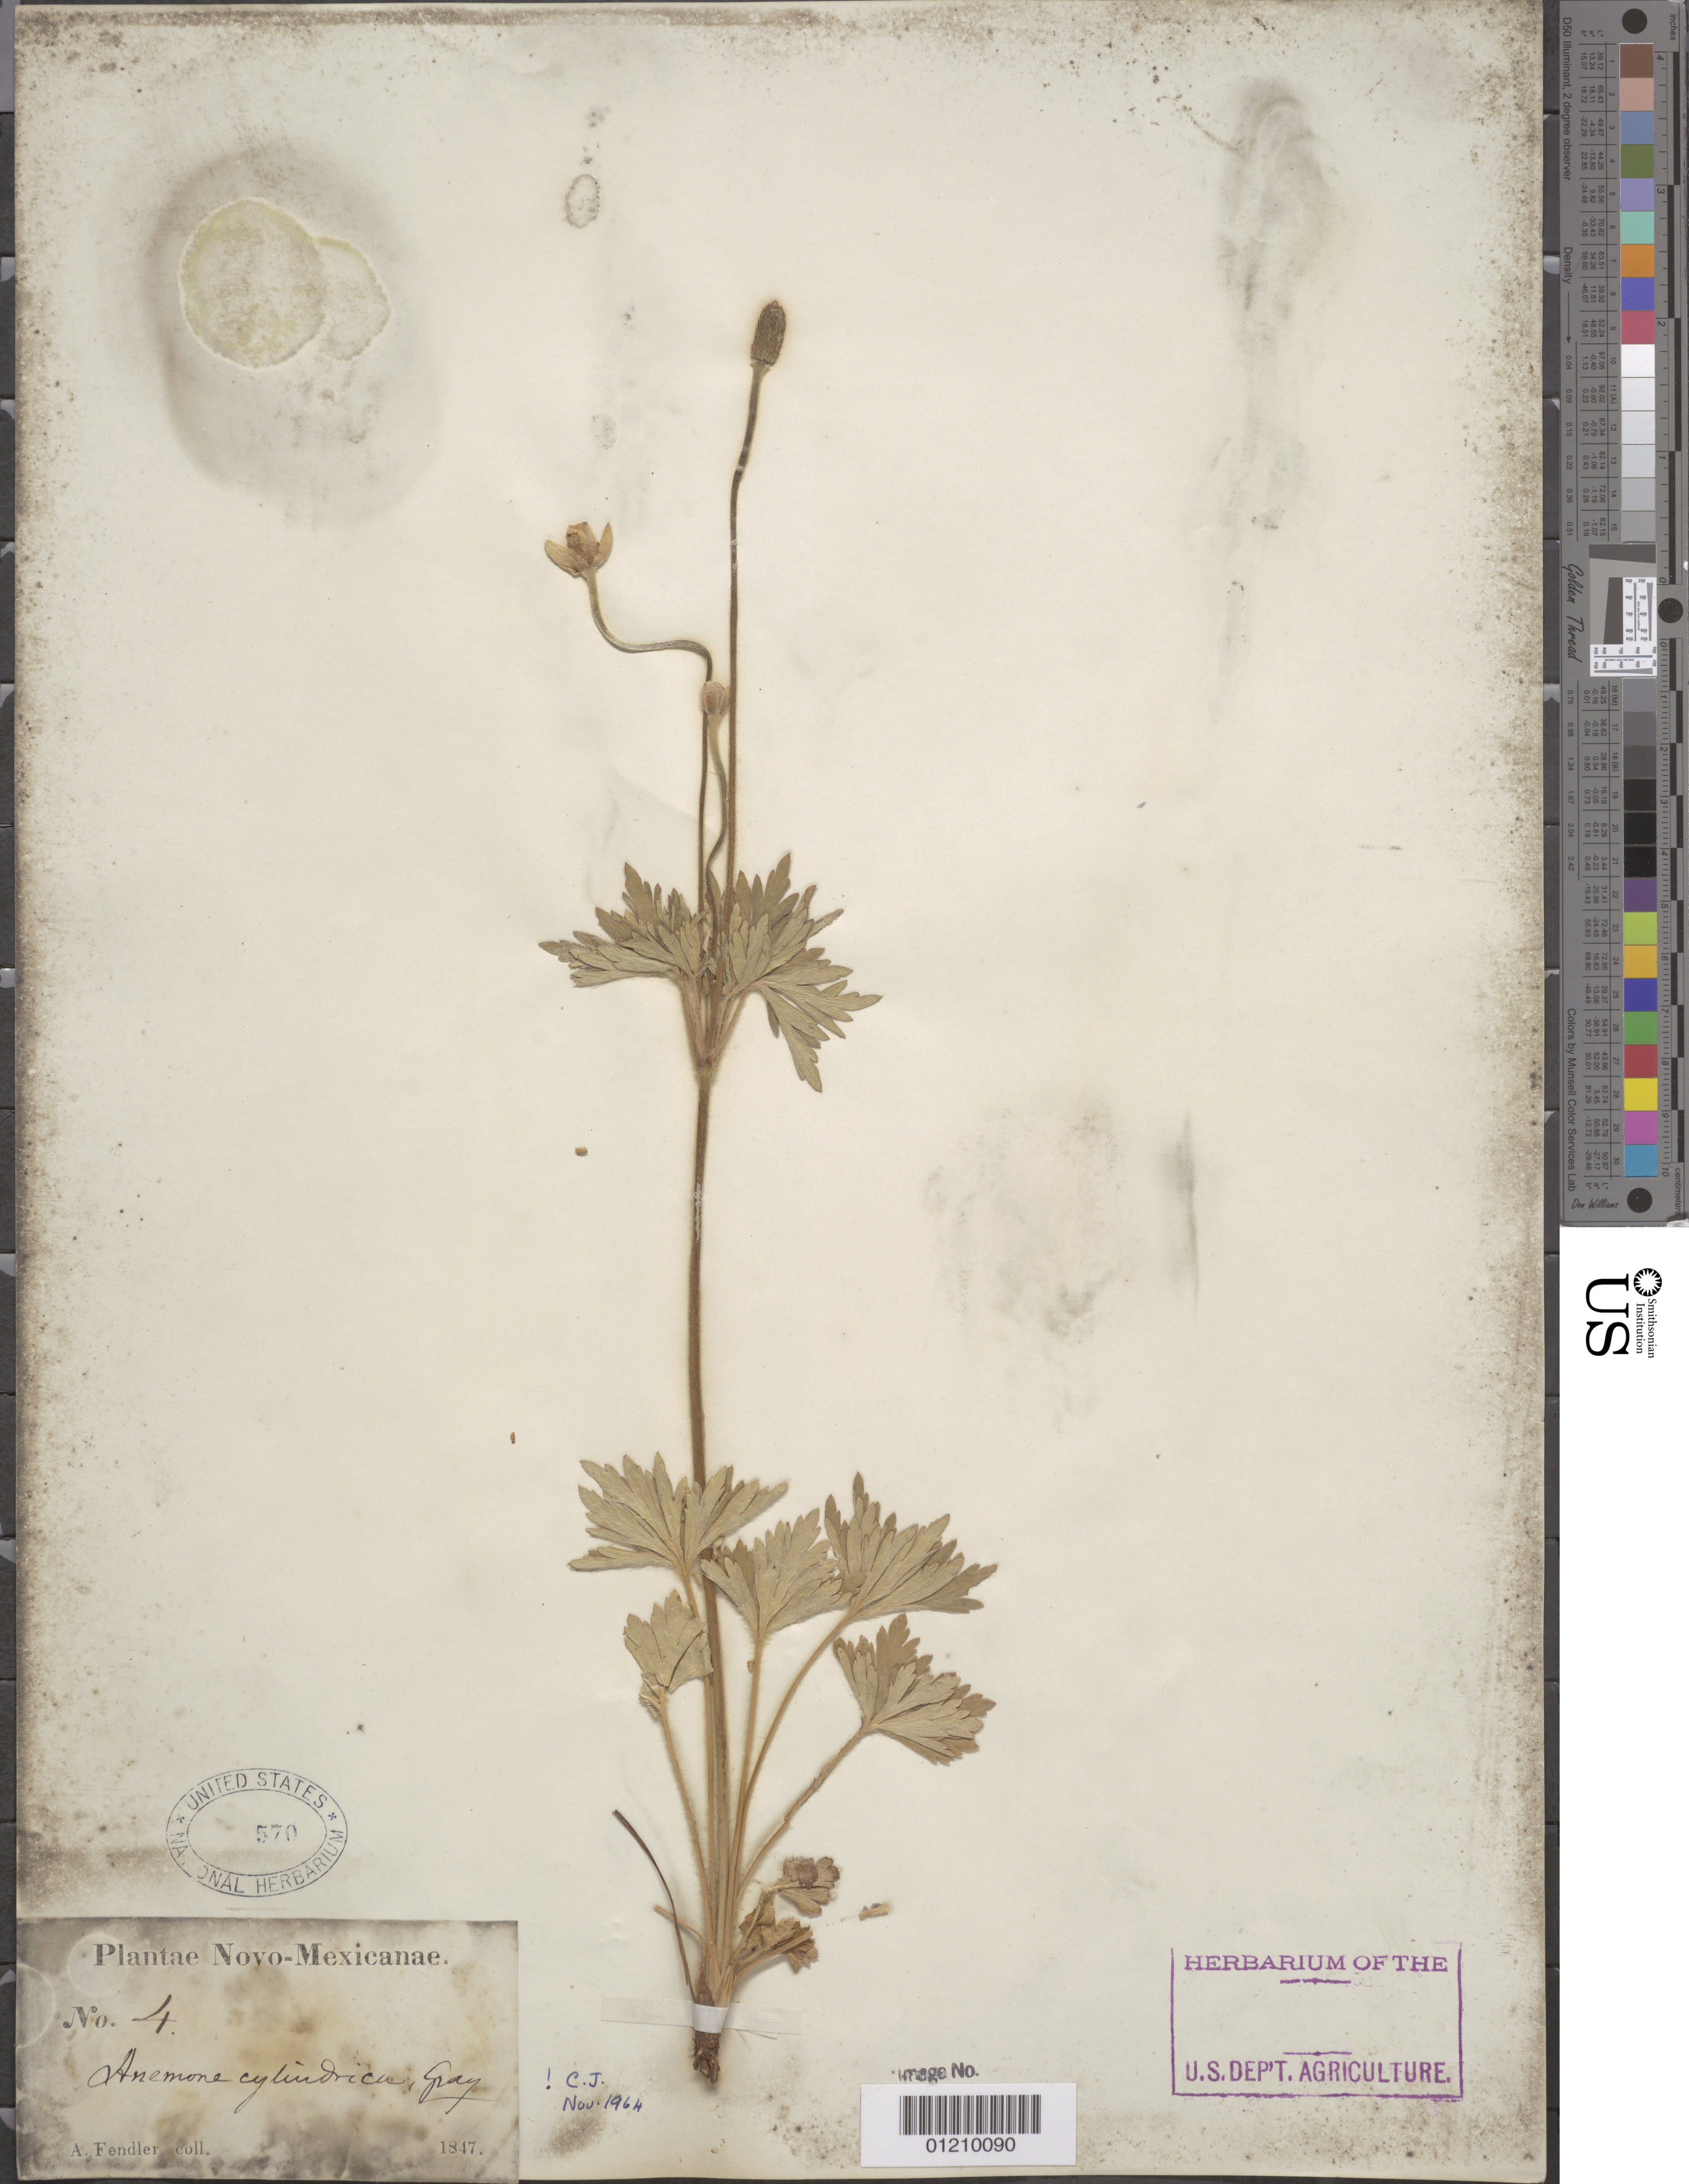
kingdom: Plantae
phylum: Tracheophyta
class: Magnoliopsida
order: Ranunculales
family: Ranunculaceae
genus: Anemone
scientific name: Anemone cylindrica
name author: A. Gray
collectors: F. J. Lindheimer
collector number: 4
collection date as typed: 1847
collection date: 1847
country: United States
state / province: Texas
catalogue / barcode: US 570